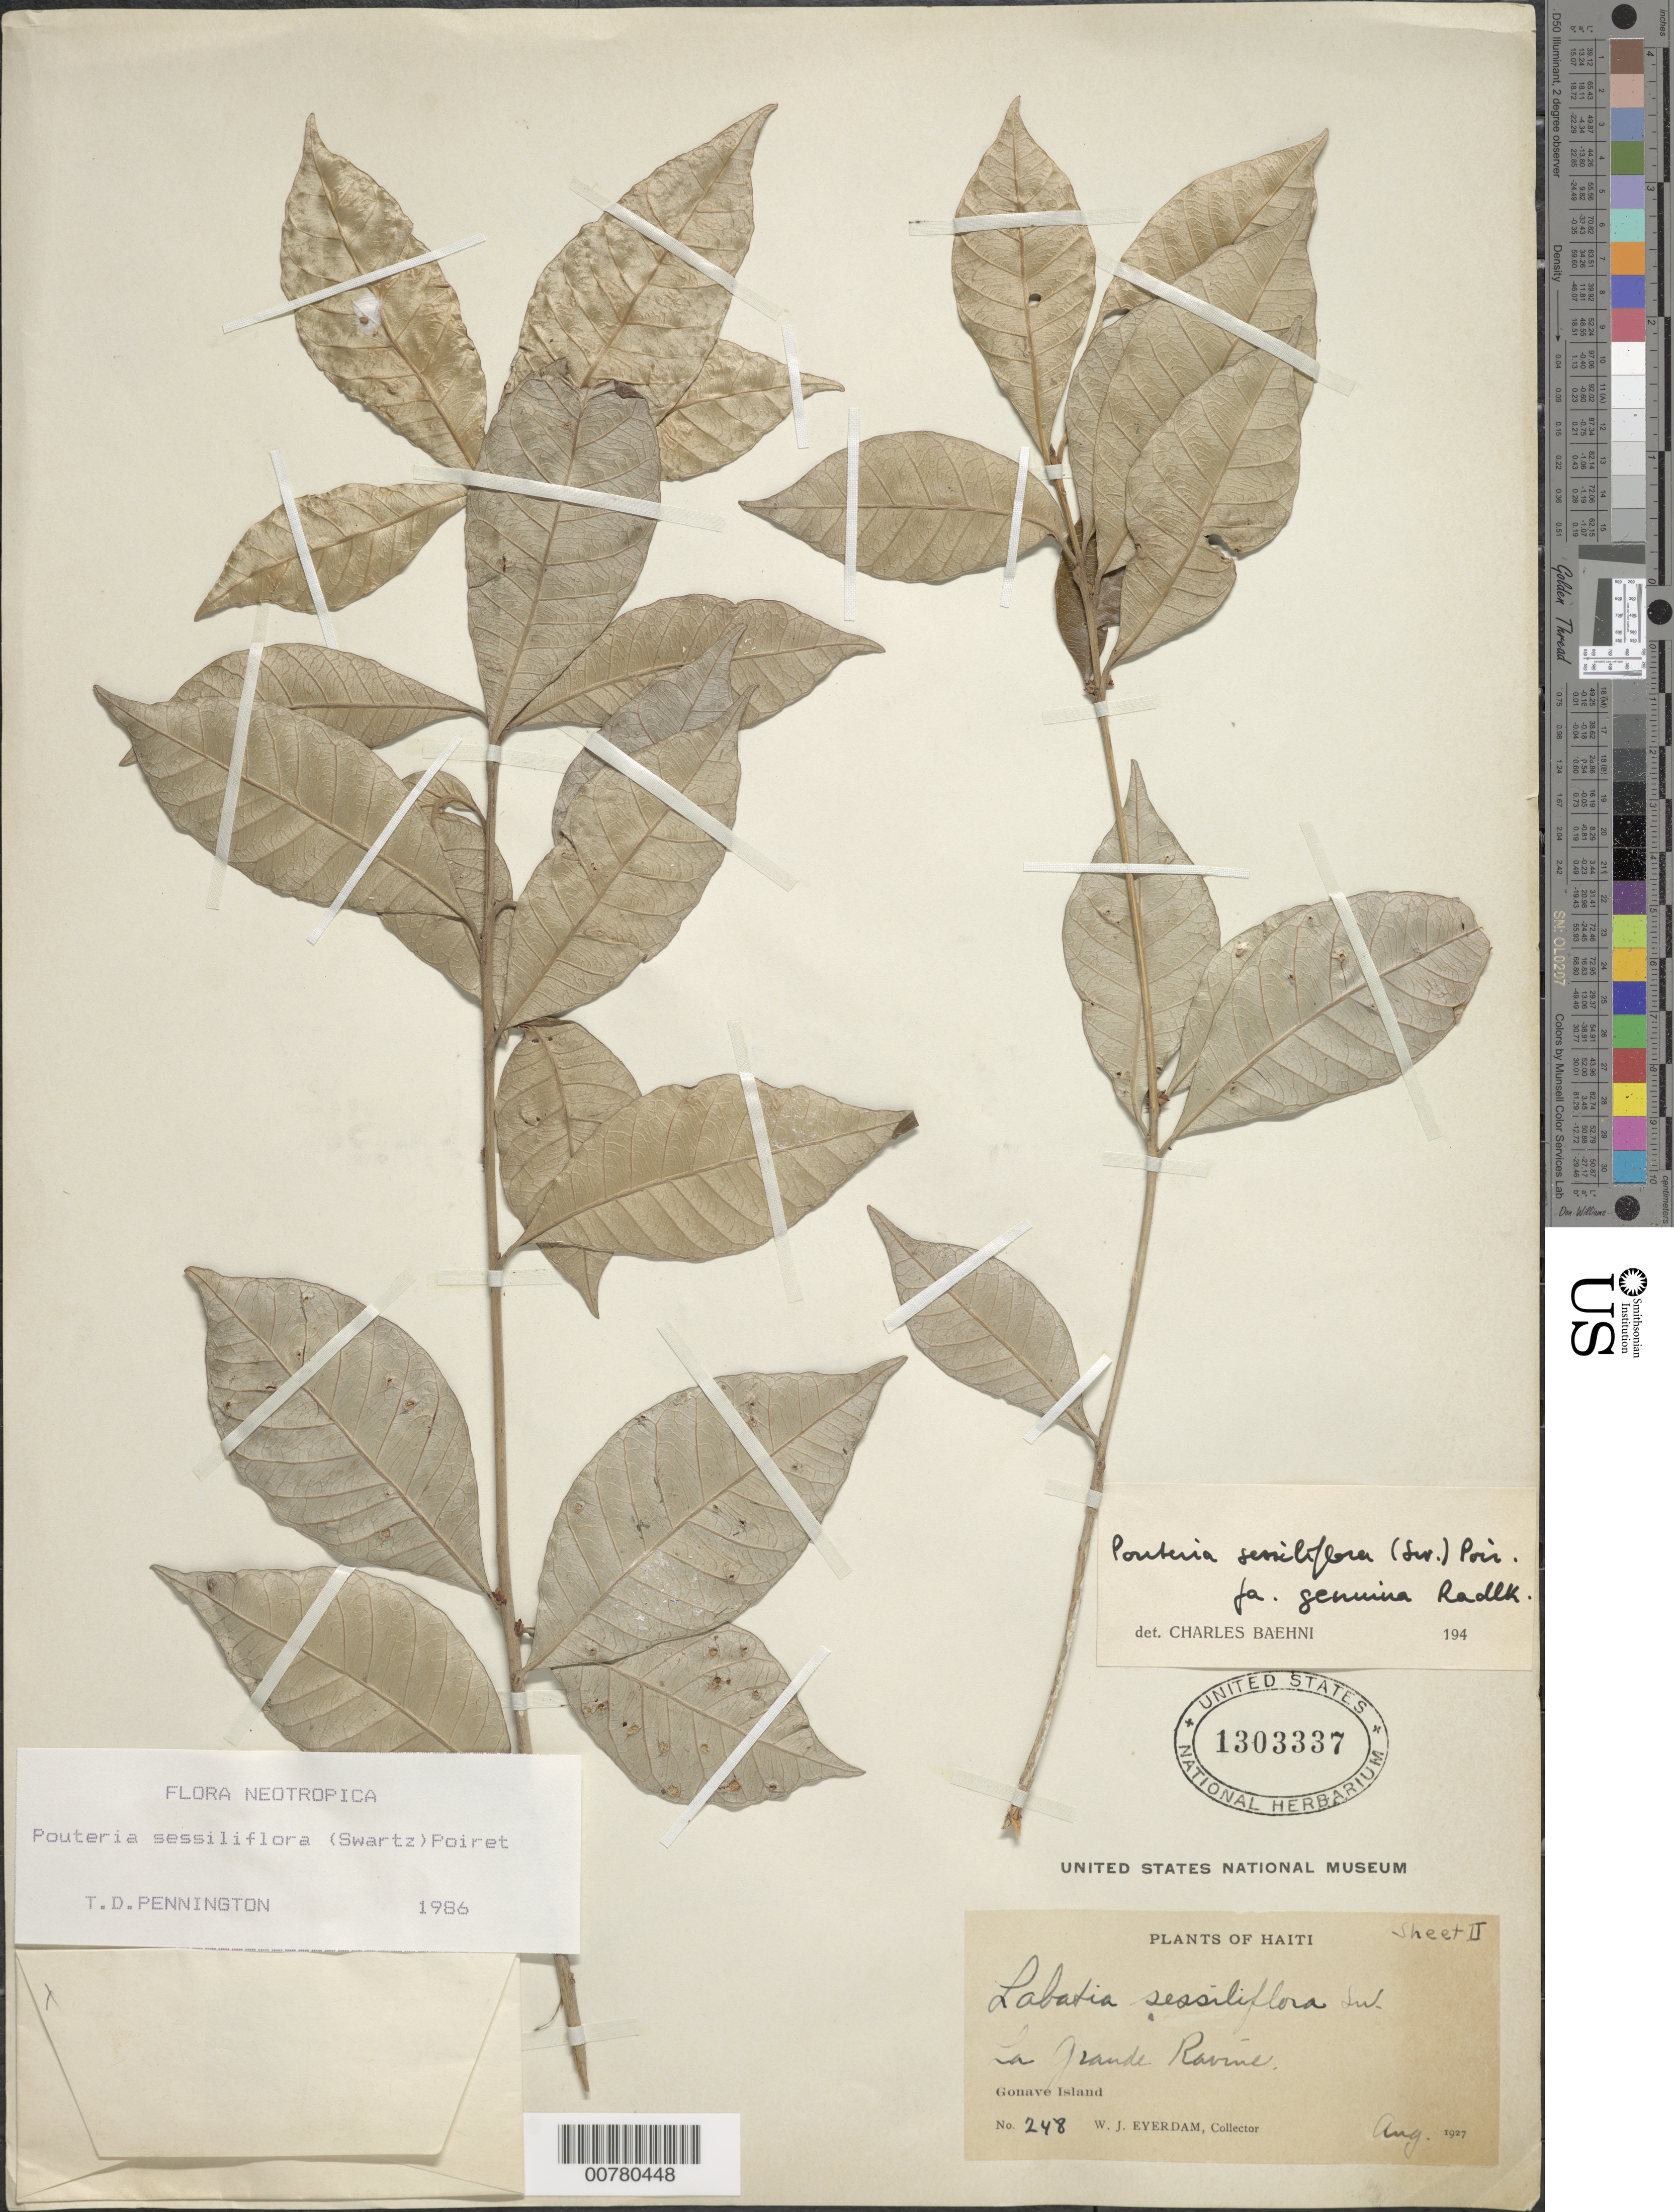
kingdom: Plantae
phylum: Tracheophyta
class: Magnoliopsida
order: Ericales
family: Sapotaceae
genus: Pouteria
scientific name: Pouteria sessiliflora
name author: (Sw.) Poir.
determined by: Pennington, T. D., (K)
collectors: W. J. Eyerdam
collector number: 248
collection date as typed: Aug 1927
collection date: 1927-08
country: Haiti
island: Hispaniola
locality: Gonave Island, La Grande Ravine.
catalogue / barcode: US 1303337